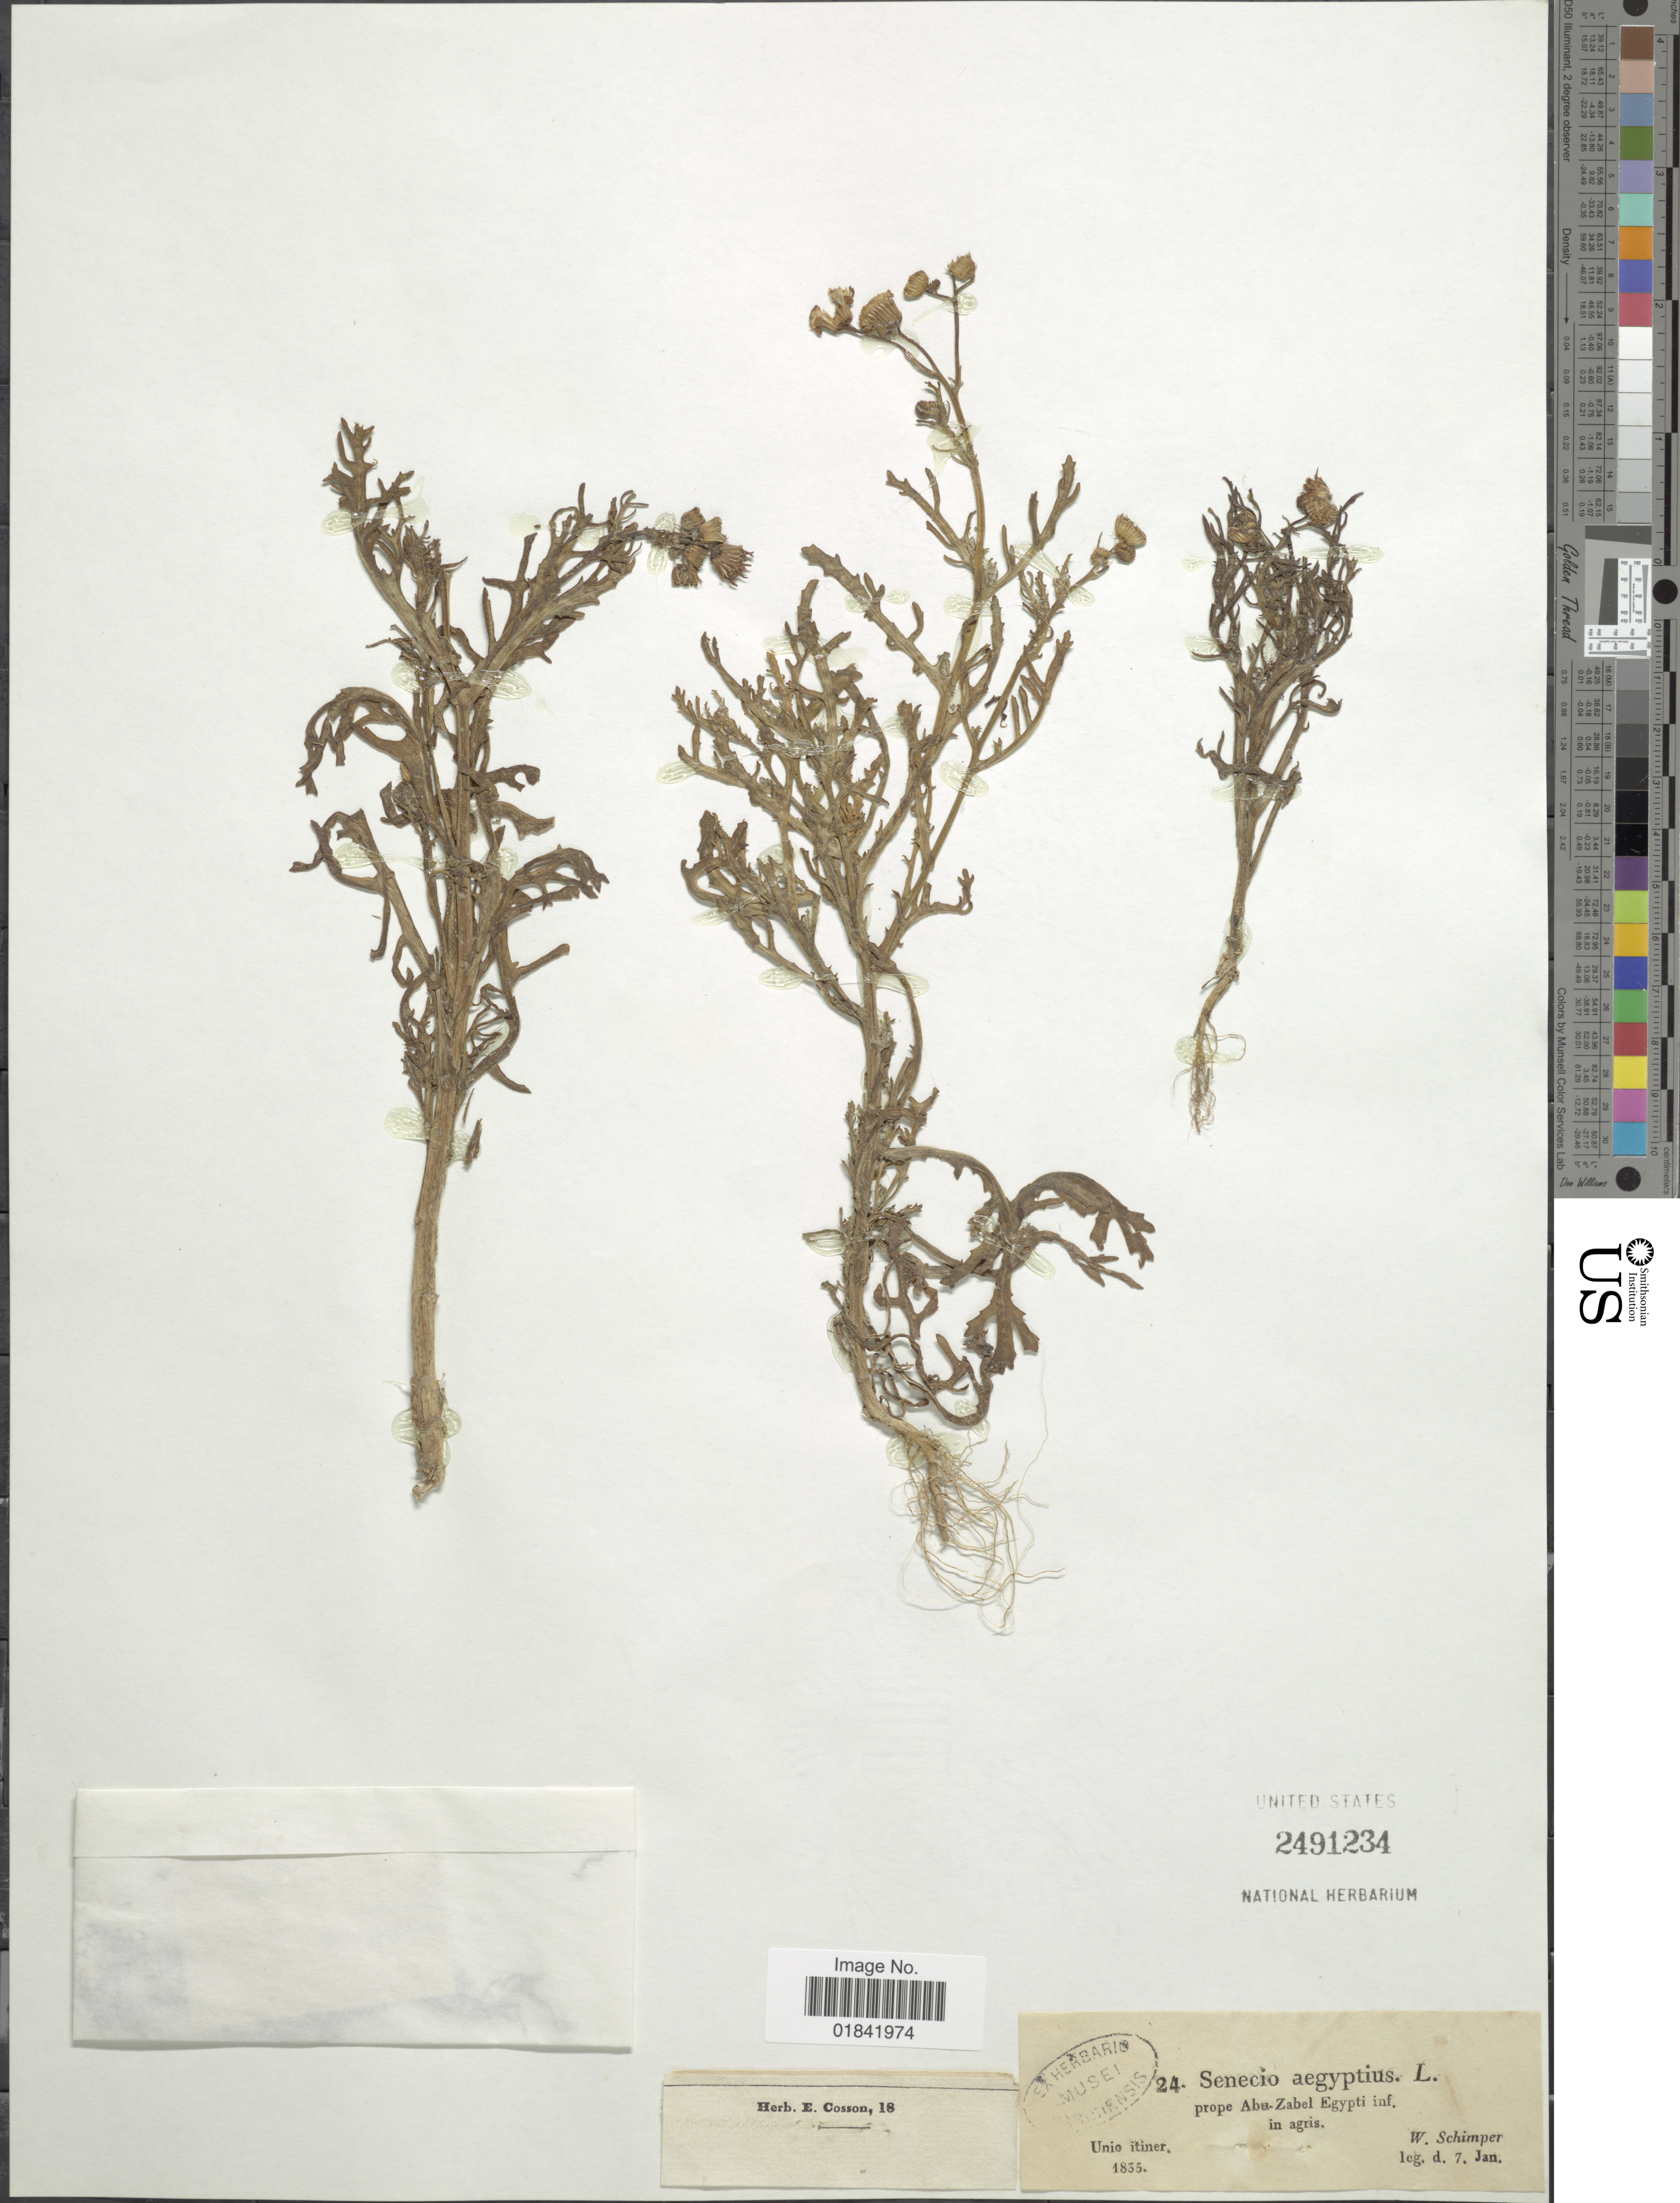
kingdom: Plantae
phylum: Tracheophyta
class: Magnoliopsida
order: Asterales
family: Asteraceae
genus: Senecio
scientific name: Senecio aegyptius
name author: L.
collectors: W. Schimper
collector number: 24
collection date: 1835-01-07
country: Egypt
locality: Prope Abu-Zabel Egyptu inf. in agris.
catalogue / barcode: US 2491234